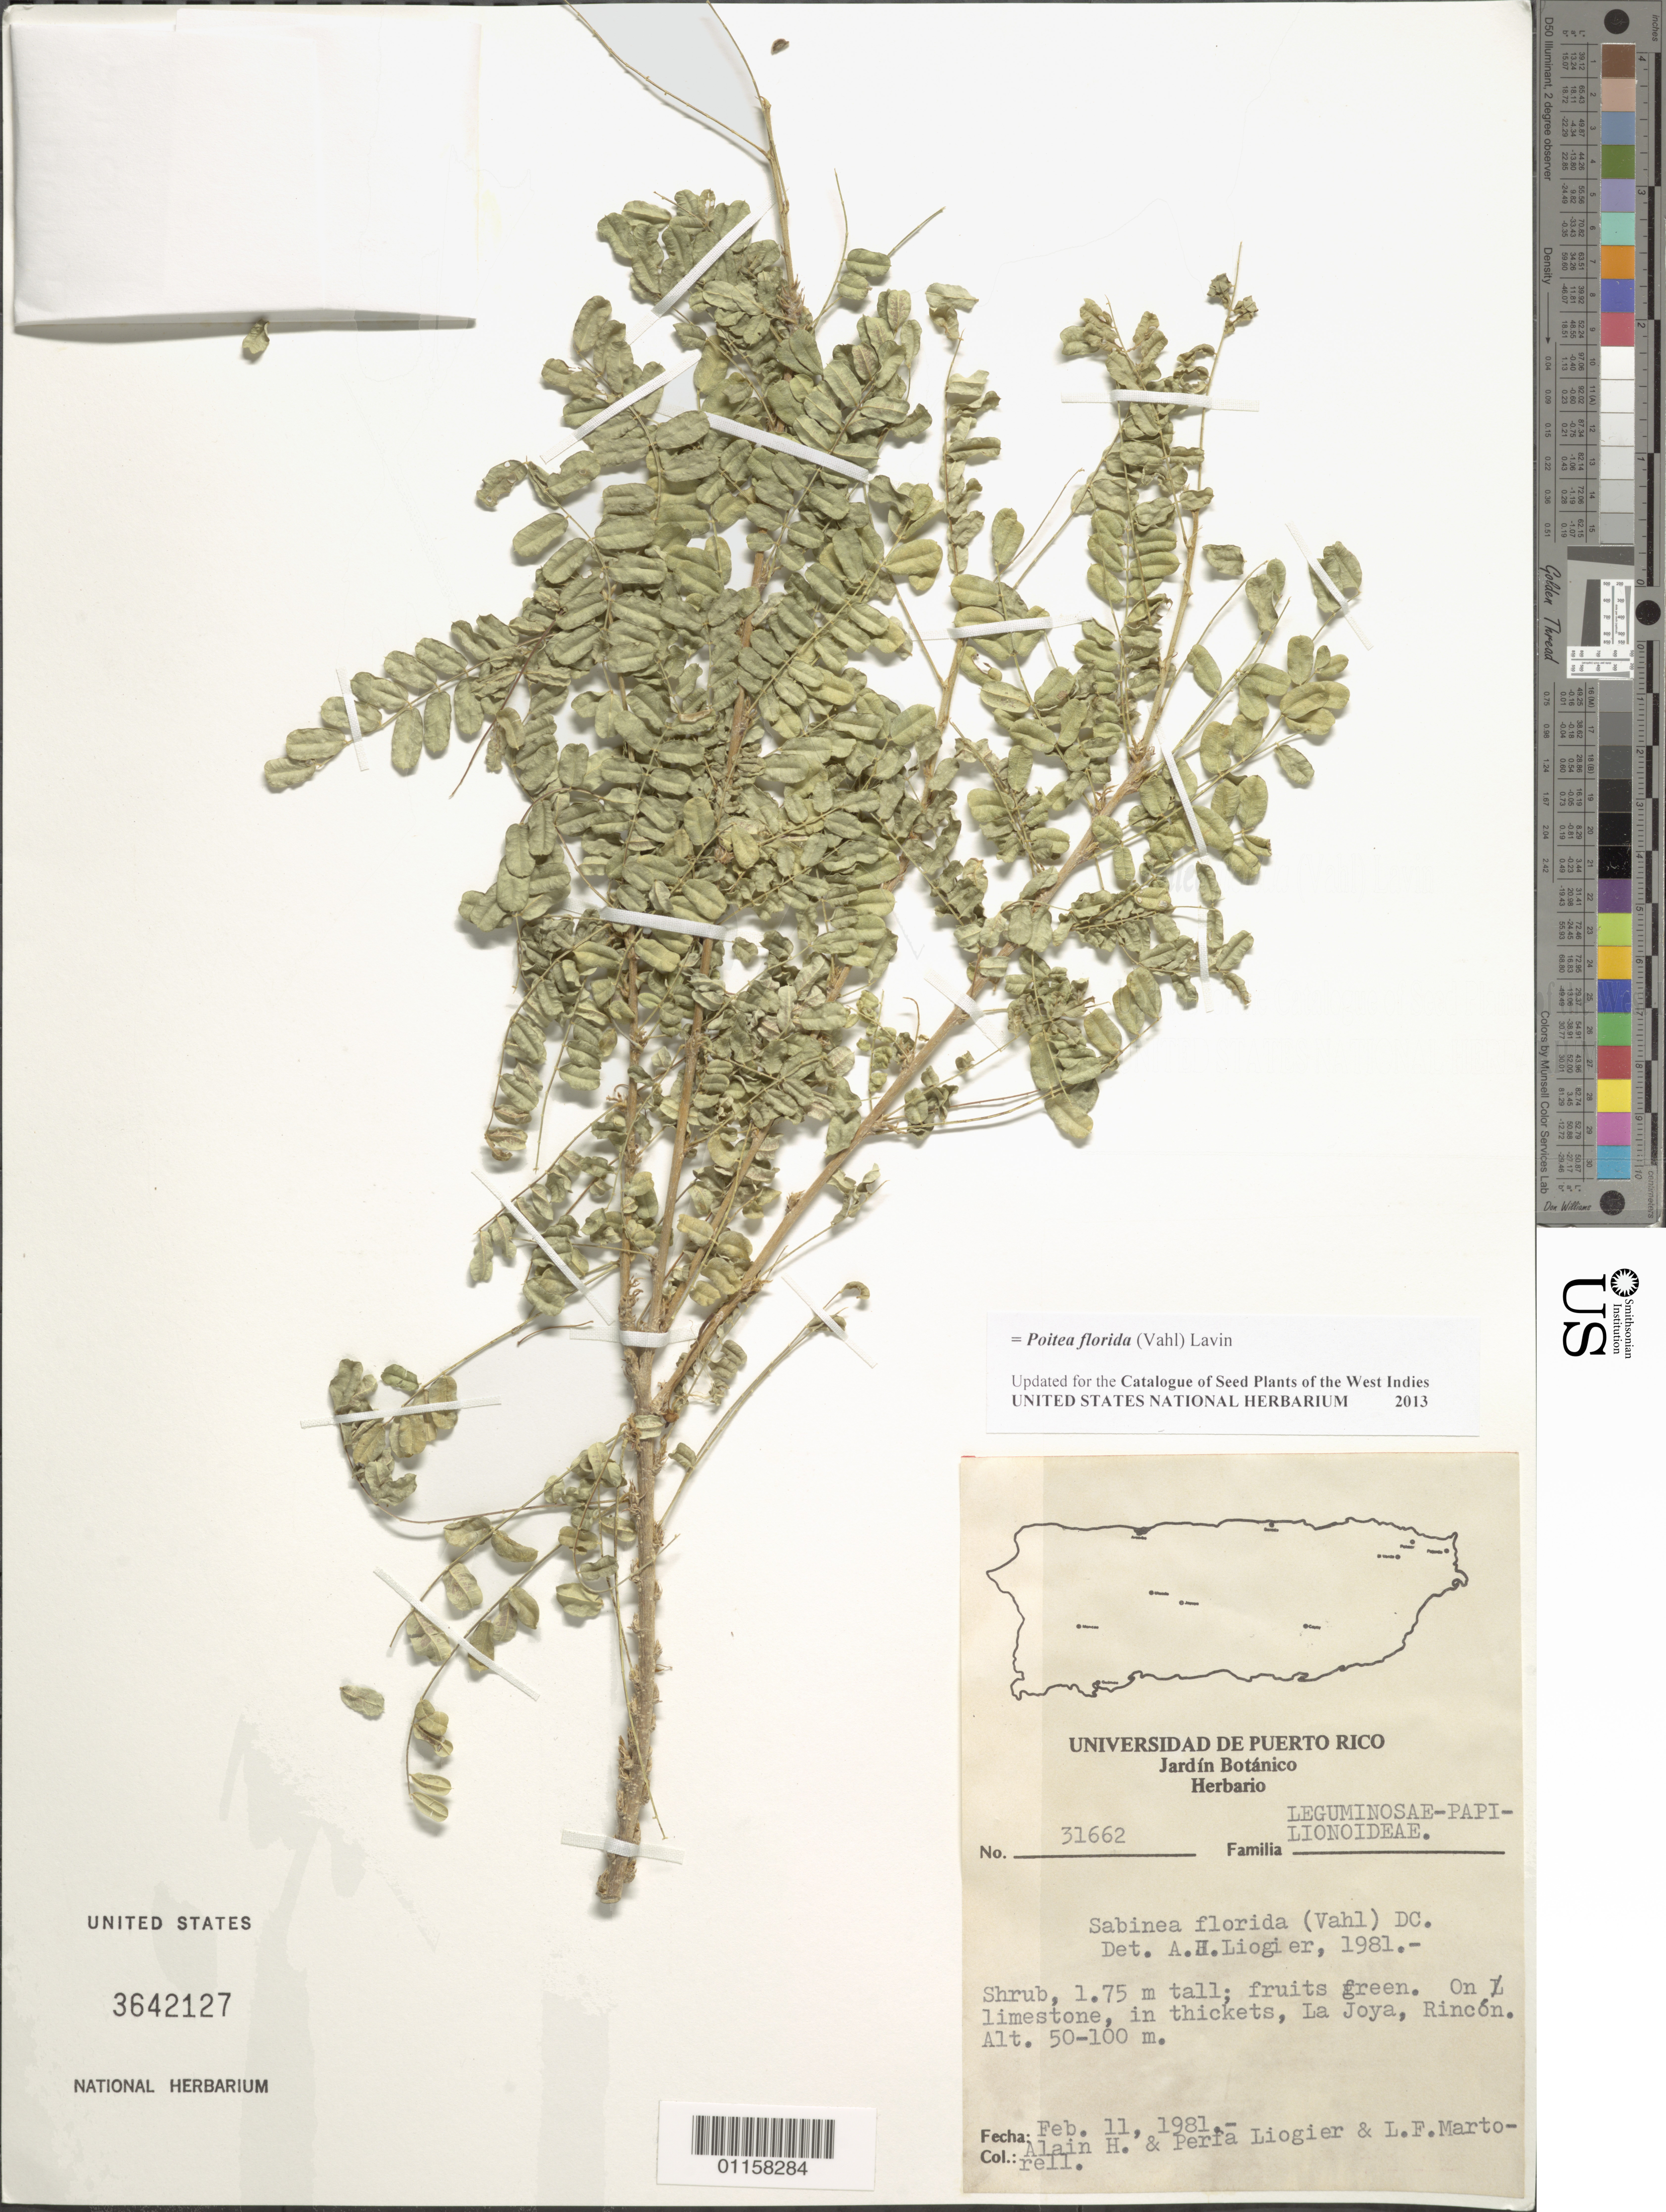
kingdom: Plantae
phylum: Tracheophyta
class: Magnoliopsida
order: Fabales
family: Fabaceae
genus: Poitea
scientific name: Poitea florida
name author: (Vahl) Lavin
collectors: A. H. Liogier, M. P. Liogier & L. Martorell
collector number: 31662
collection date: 1981-02-11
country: Puerto Rico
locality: Rincón, La Joya.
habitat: In thickets on limestone.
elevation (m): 50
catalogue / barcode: US 3642127